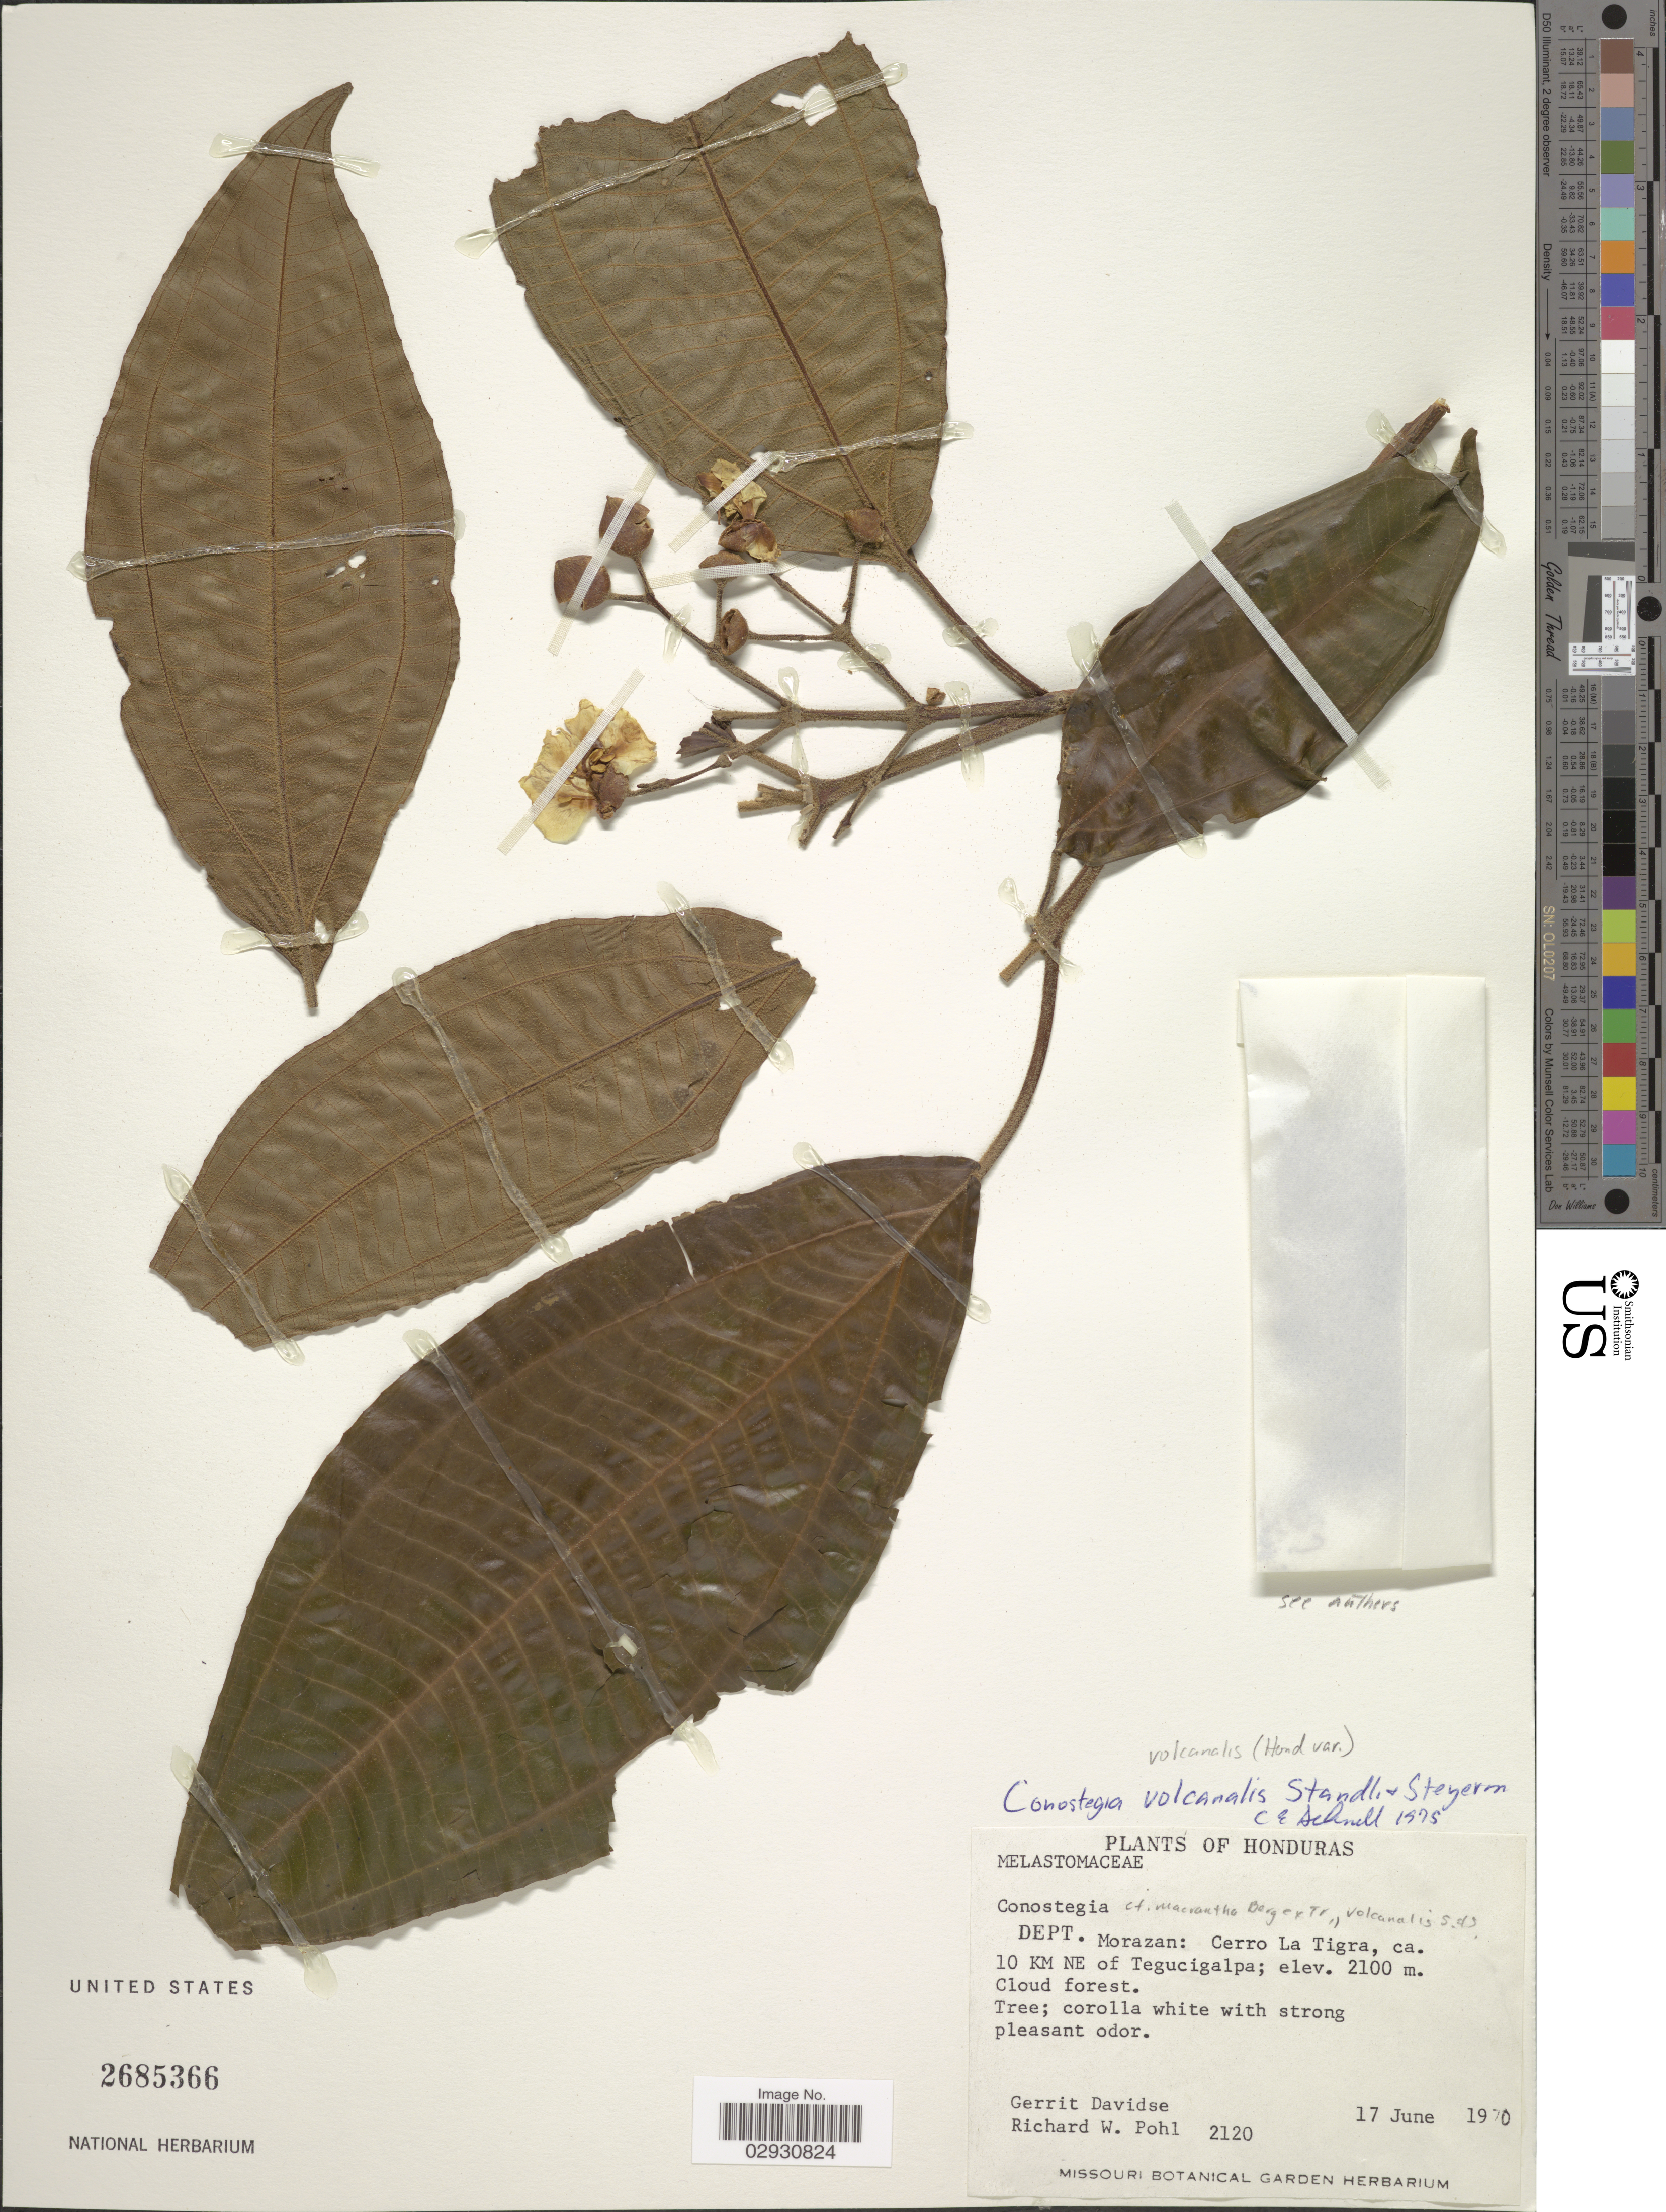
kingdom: Plantae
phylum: Tracheophyta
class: Magnoliopsida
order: Myrtales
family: Melastomataceae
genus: Conostegia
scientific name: Conostegia volcanalis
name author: Standl. & Steyerm.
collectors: G. Davidse & R. W. Pohl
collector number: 2120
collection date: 1970-06-17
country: Honduras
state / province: Fco. Morazán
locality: Dept. Morazan: Cerro La Tigra, ca. 10 Km NE of Tegucigalpa.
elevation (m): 2100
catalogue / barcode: US 2685366